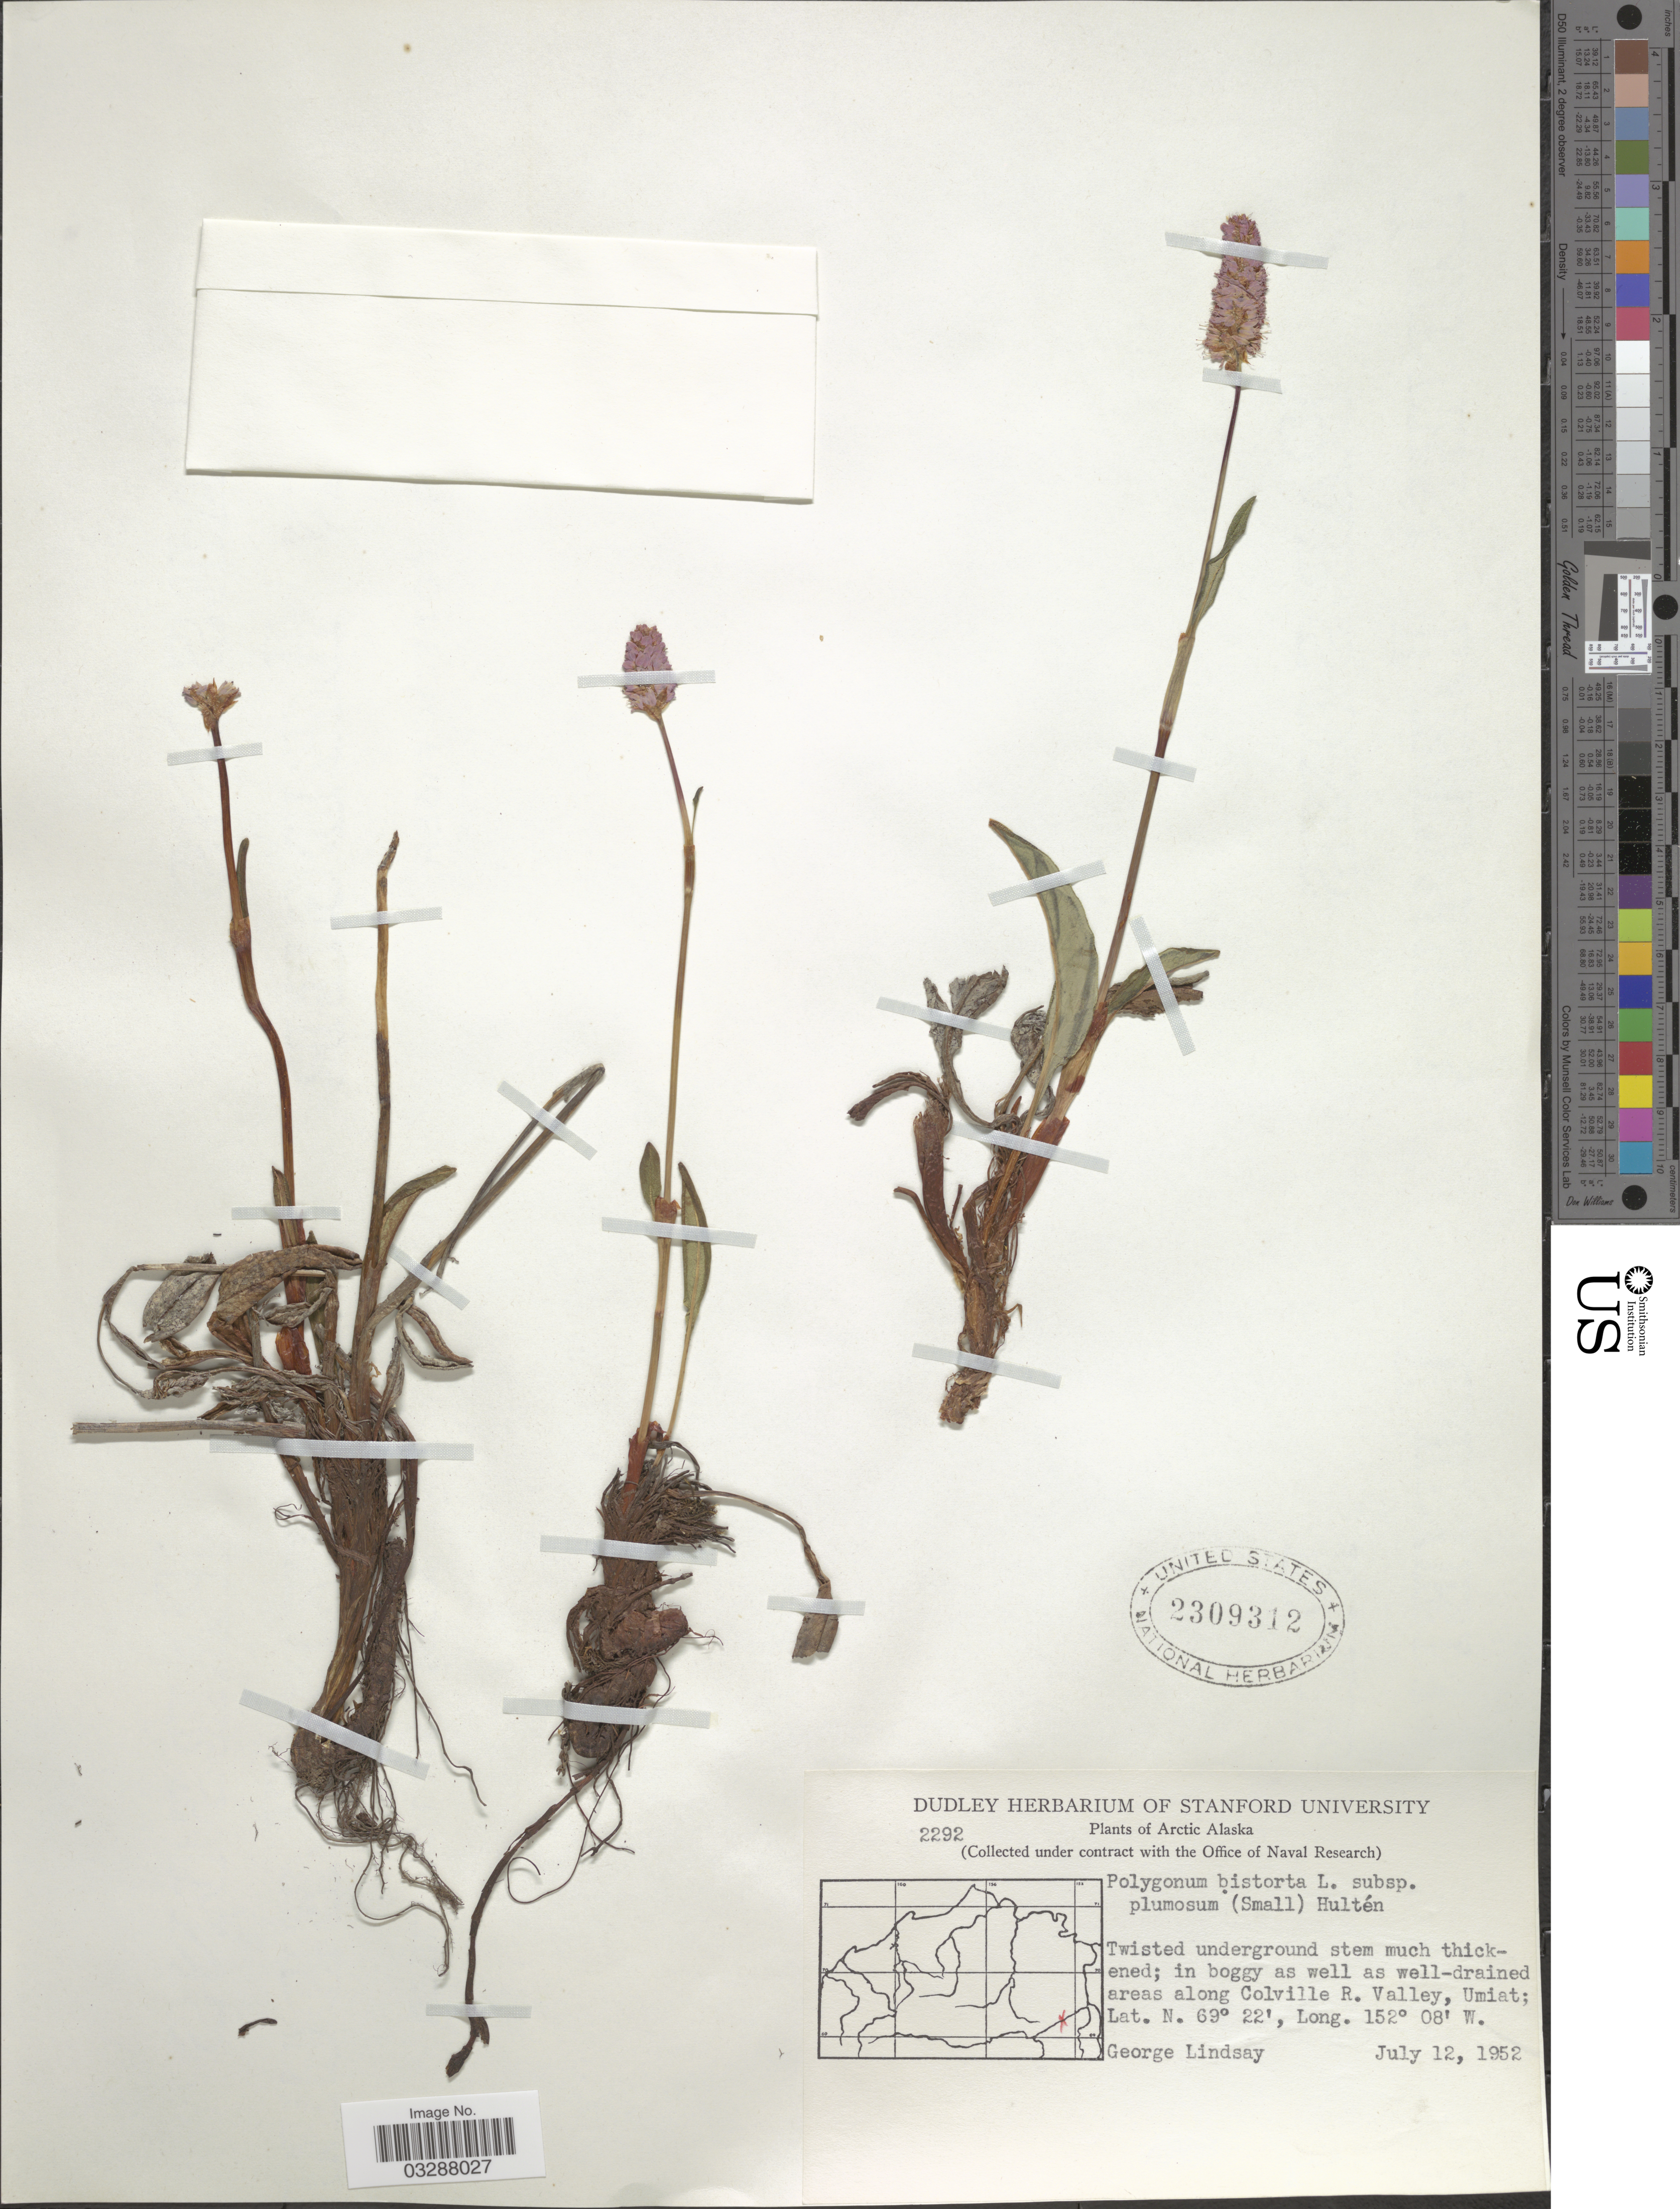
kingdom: Plantae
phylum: Tracheophyta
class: Magnoliopsida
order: Caryophyllales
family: Polygonaceae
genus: Bistorta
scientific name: Bistorta plumosa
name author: (Small) Greene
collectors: G. Lindsay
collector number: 2292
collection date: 1952-07-12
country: United States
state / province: Alaska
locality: Arctic Alaska, in boggy as well as well-drained areas along Colville R. Valley, Umiat.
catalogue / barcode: US 2309312